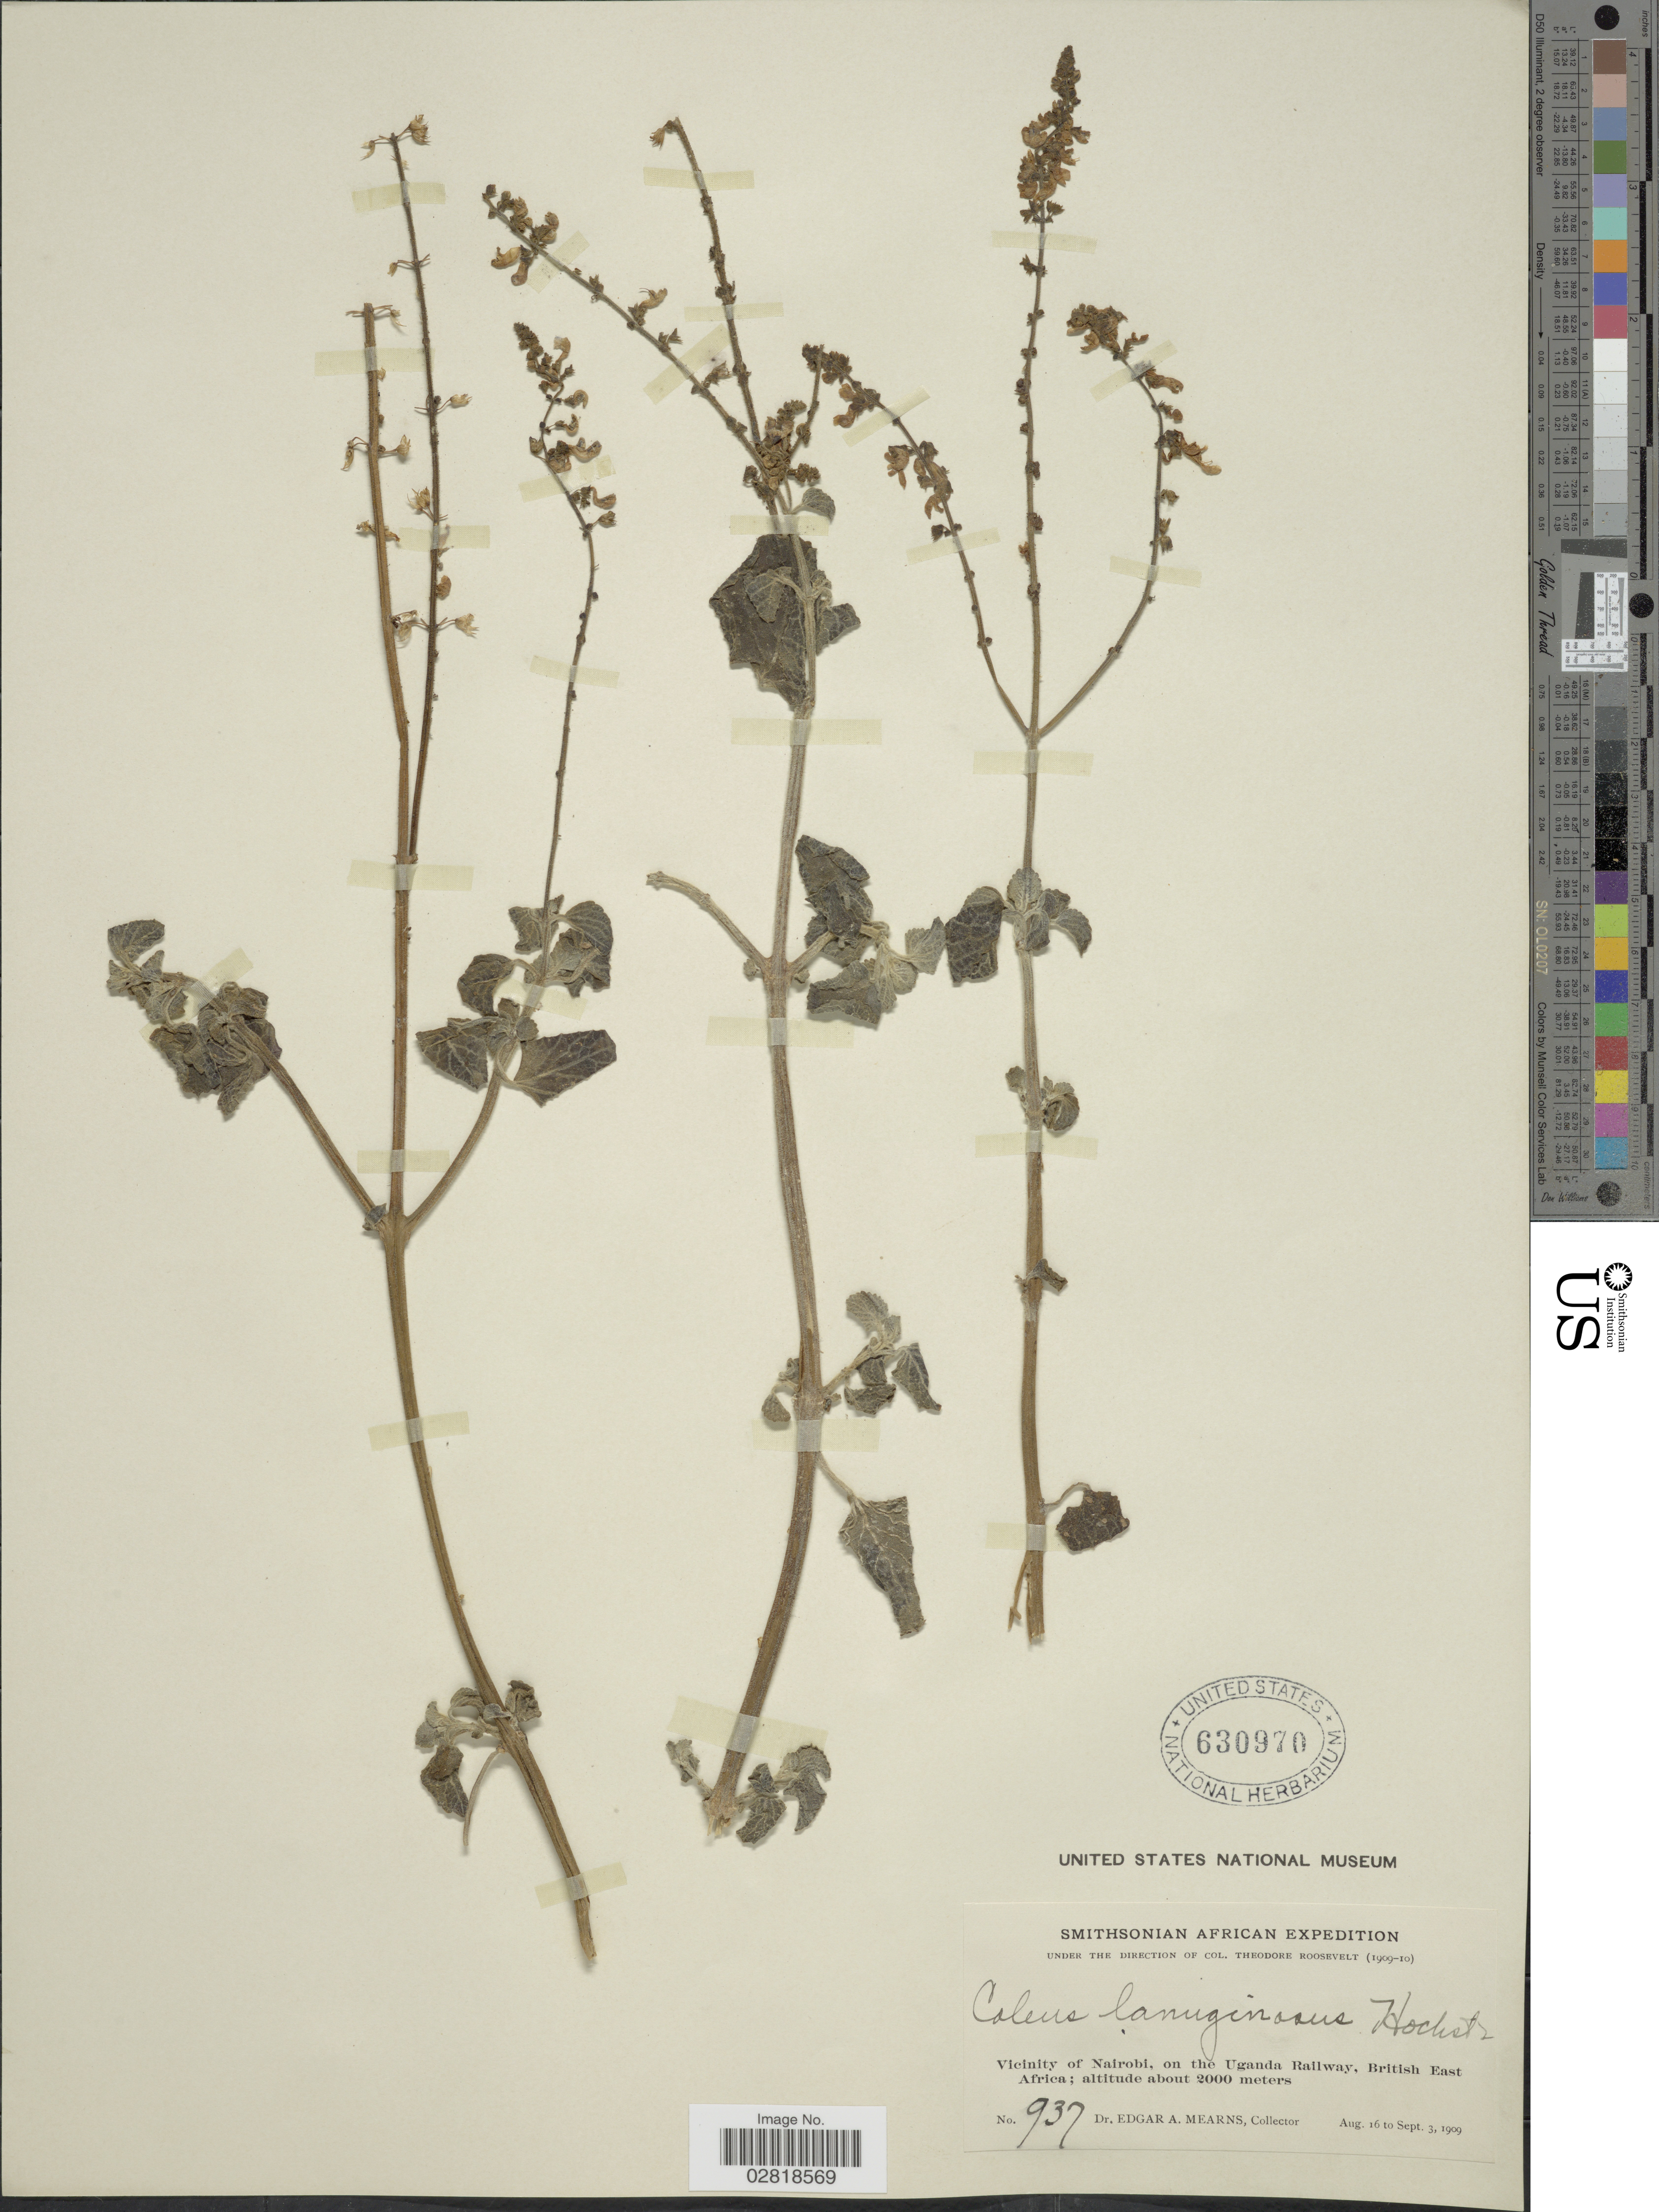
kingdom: Plantae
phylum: Tracheophyta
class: Magnoliopsida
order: Lamiales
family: Lamiaceae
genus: Plectranthus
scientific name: Plectranthus lanuginosus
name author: (Hochst. ex Benth.) Agnew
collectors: E. A. Mearns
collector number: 937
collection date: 1909-08-16/1909-09-03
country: Kenya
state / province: Nairobi Area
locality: Vicinity of Nairobi, on the Uganda Railway, British East Africa.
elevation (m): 2000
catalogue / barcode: US 630970